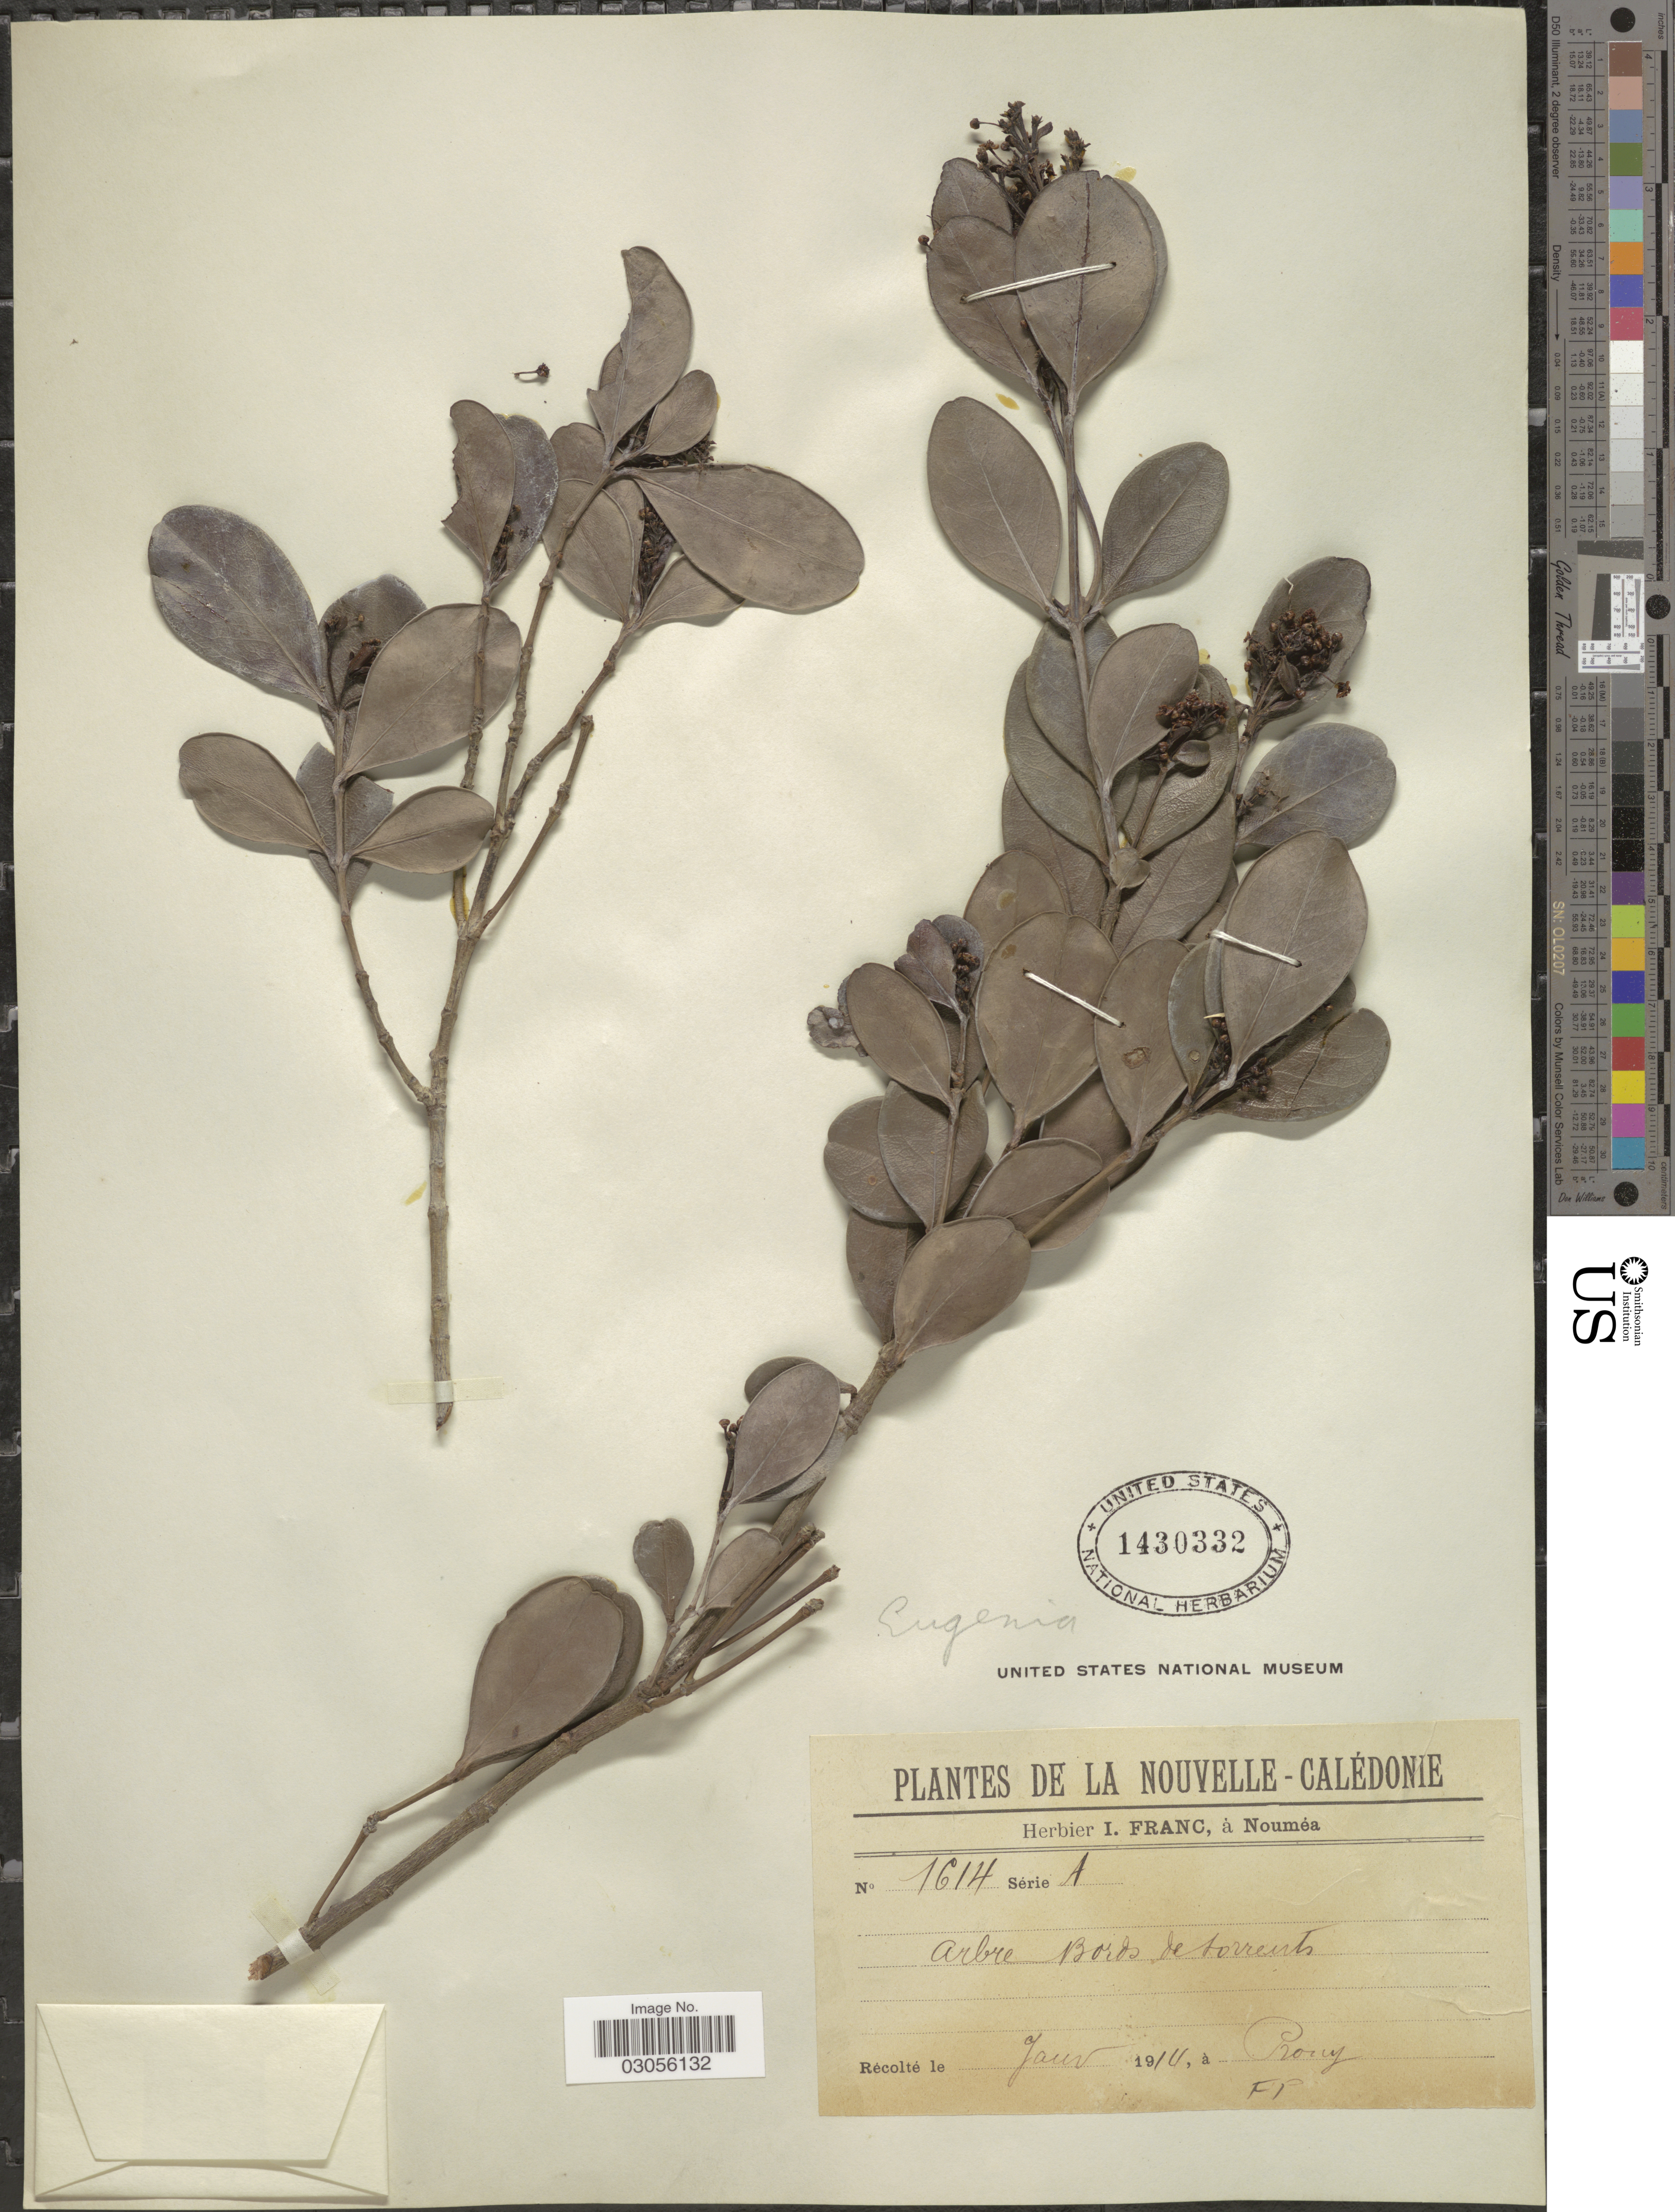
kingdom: Plantae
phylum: Tracheophyta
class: Magnoliopsida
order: Malpighiales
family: Picrodendraceae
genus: Longetia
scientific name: Longetia buxoides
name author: Baill.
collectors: ex herb. I. Franc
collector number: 1614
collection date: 1914-01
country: New Caledonia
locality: À Prony.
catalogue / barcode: US 1430332